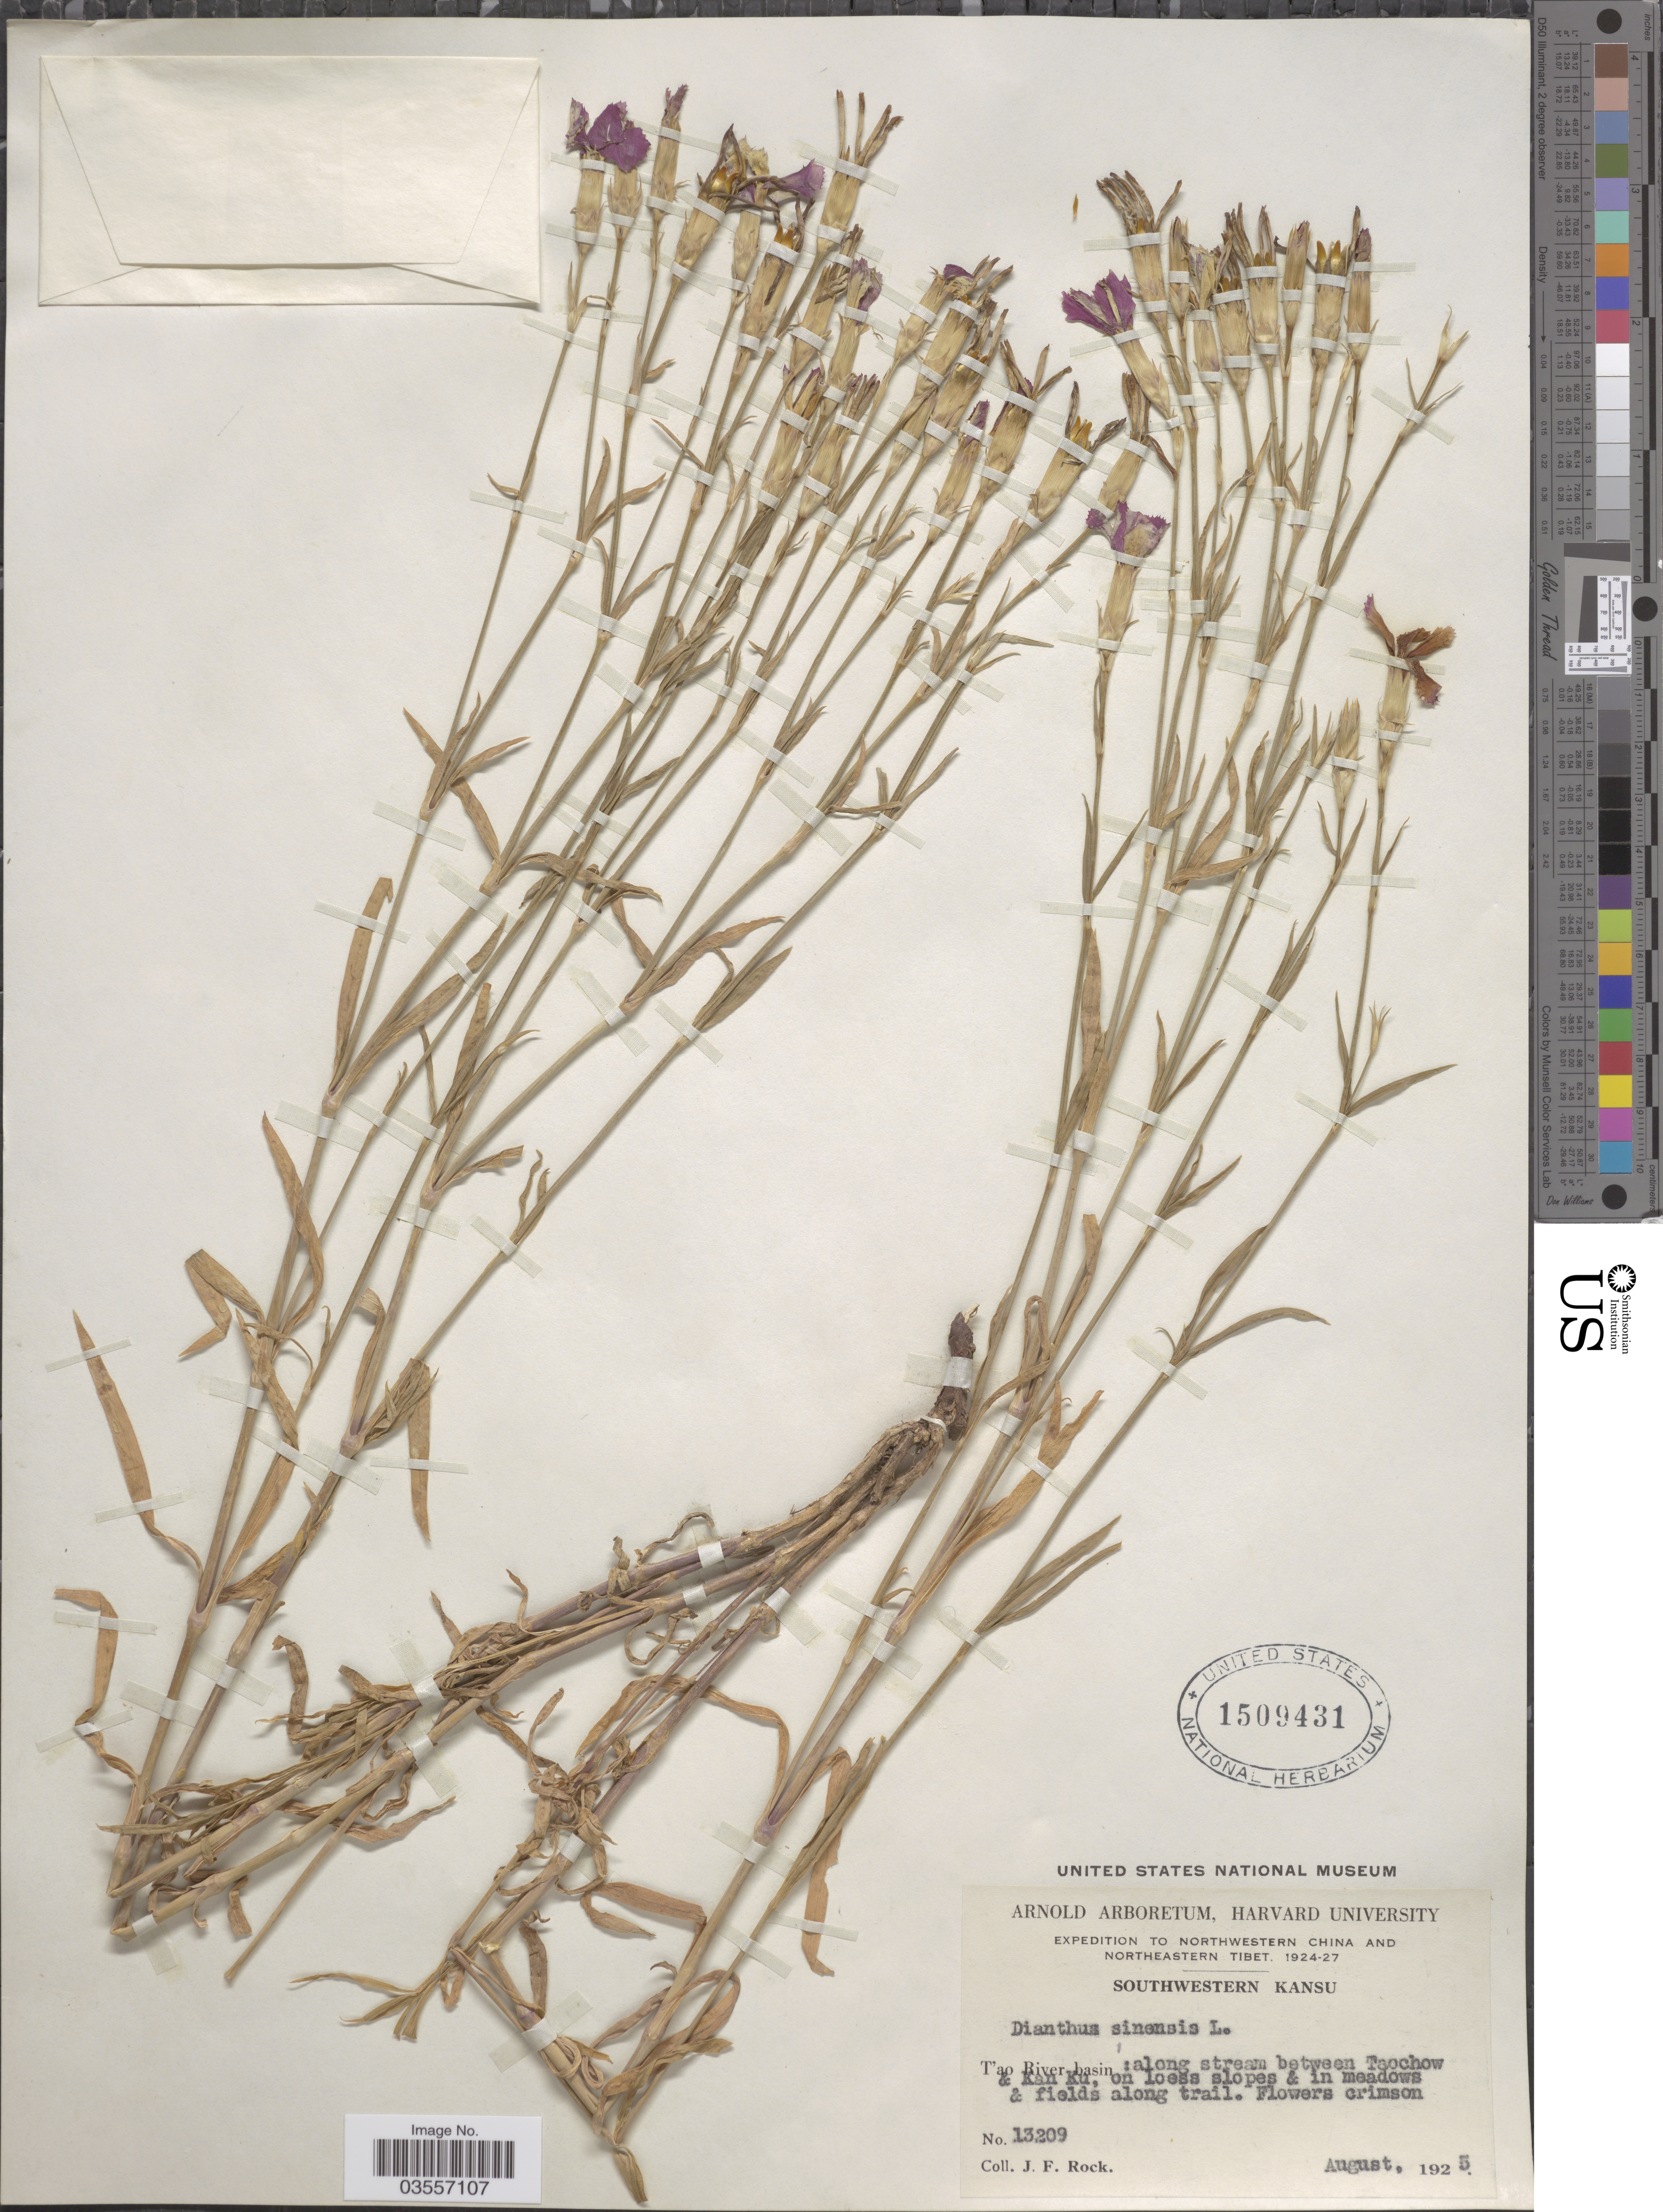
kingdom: Plantae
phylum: Tracheophyta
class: Magnoliopsida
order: Caryophyllales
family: Caryophyllaceae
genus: Dianthus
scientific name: Dianthus chinensis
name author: L.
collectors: J. Rock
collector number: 13209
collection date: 1925-08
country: China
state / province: Gansu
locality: Northwestern China. Southwestern Kansu. T'ao River basin: along stream between Taochow & Kan Ku, on loess slopes & in meadows & fields along trail.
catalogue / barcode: US 1509431